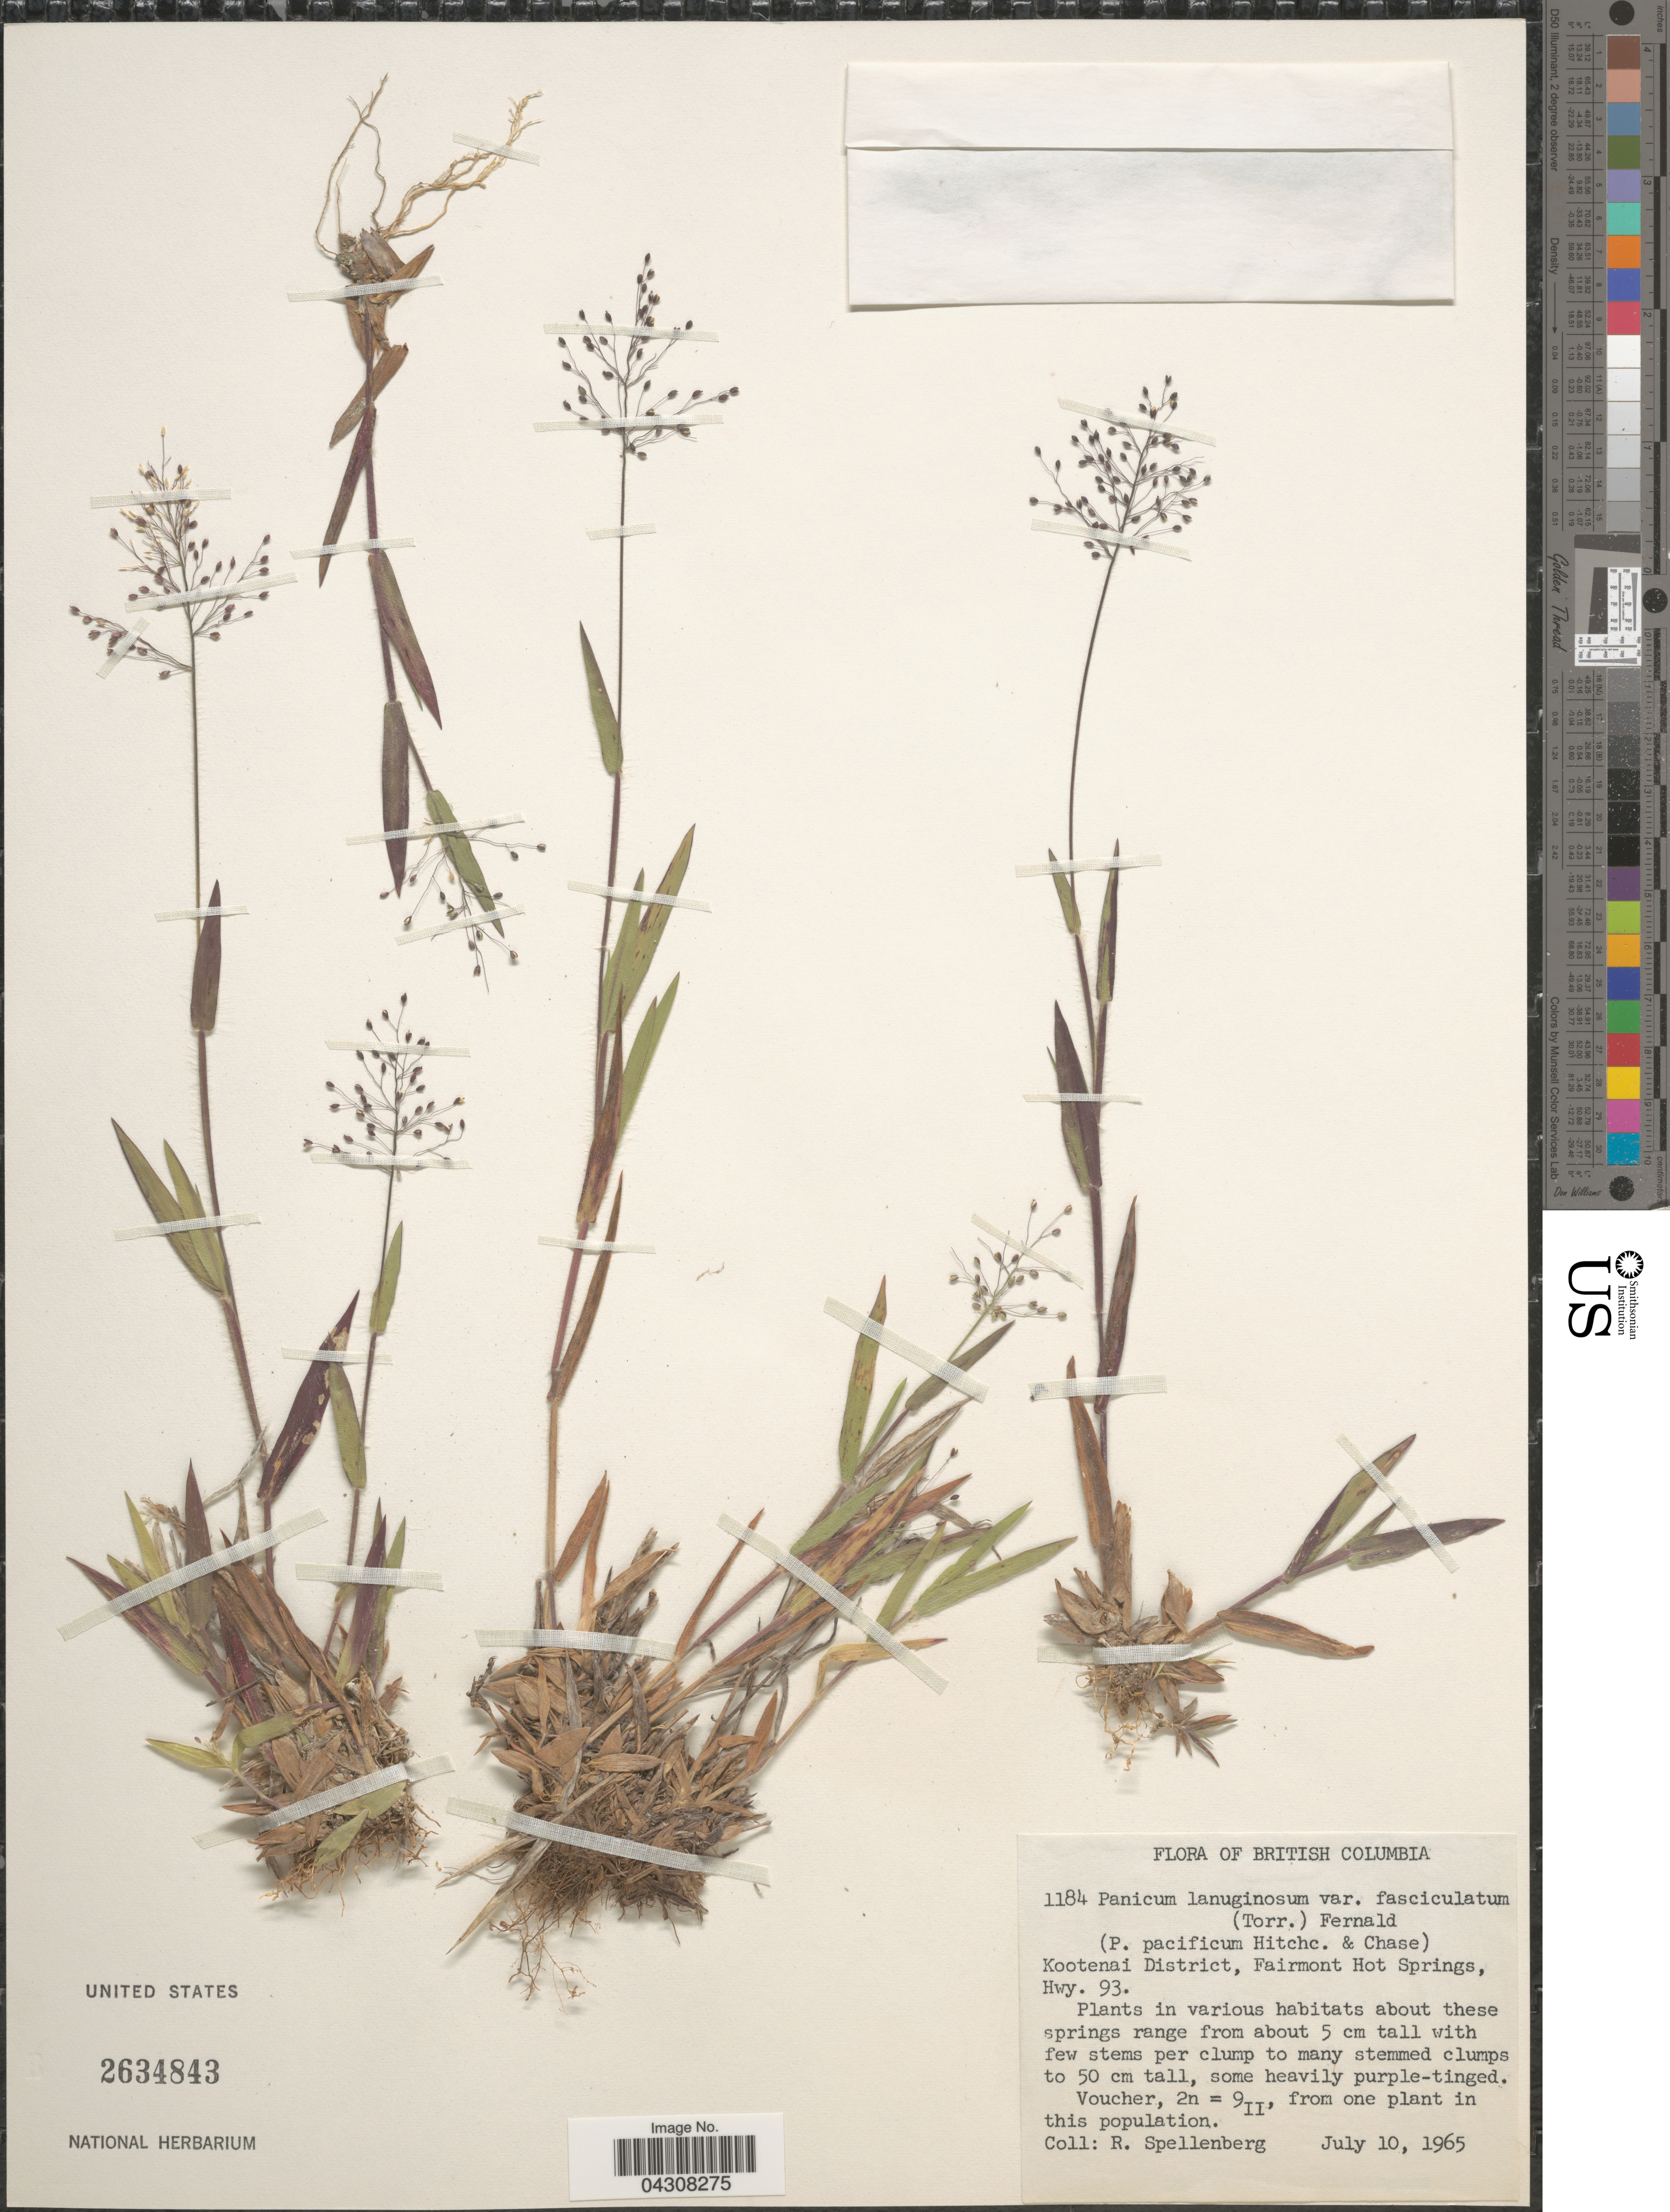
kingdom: Plantae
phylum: Tracheophyta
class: Liliopsida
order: Poales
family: Poaceae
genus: Dichanthelium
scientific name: Dichanthelium acuminatum var. acuminatum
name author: (Sw.) Gould & C.A. Clark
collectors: R. Spellenberg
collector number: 1184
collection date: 1965-07-10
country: Canada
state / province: British Columbia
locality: Kootenai District, Fairmont Hot Springs, Hwy. 93.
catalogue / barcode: US 2634843